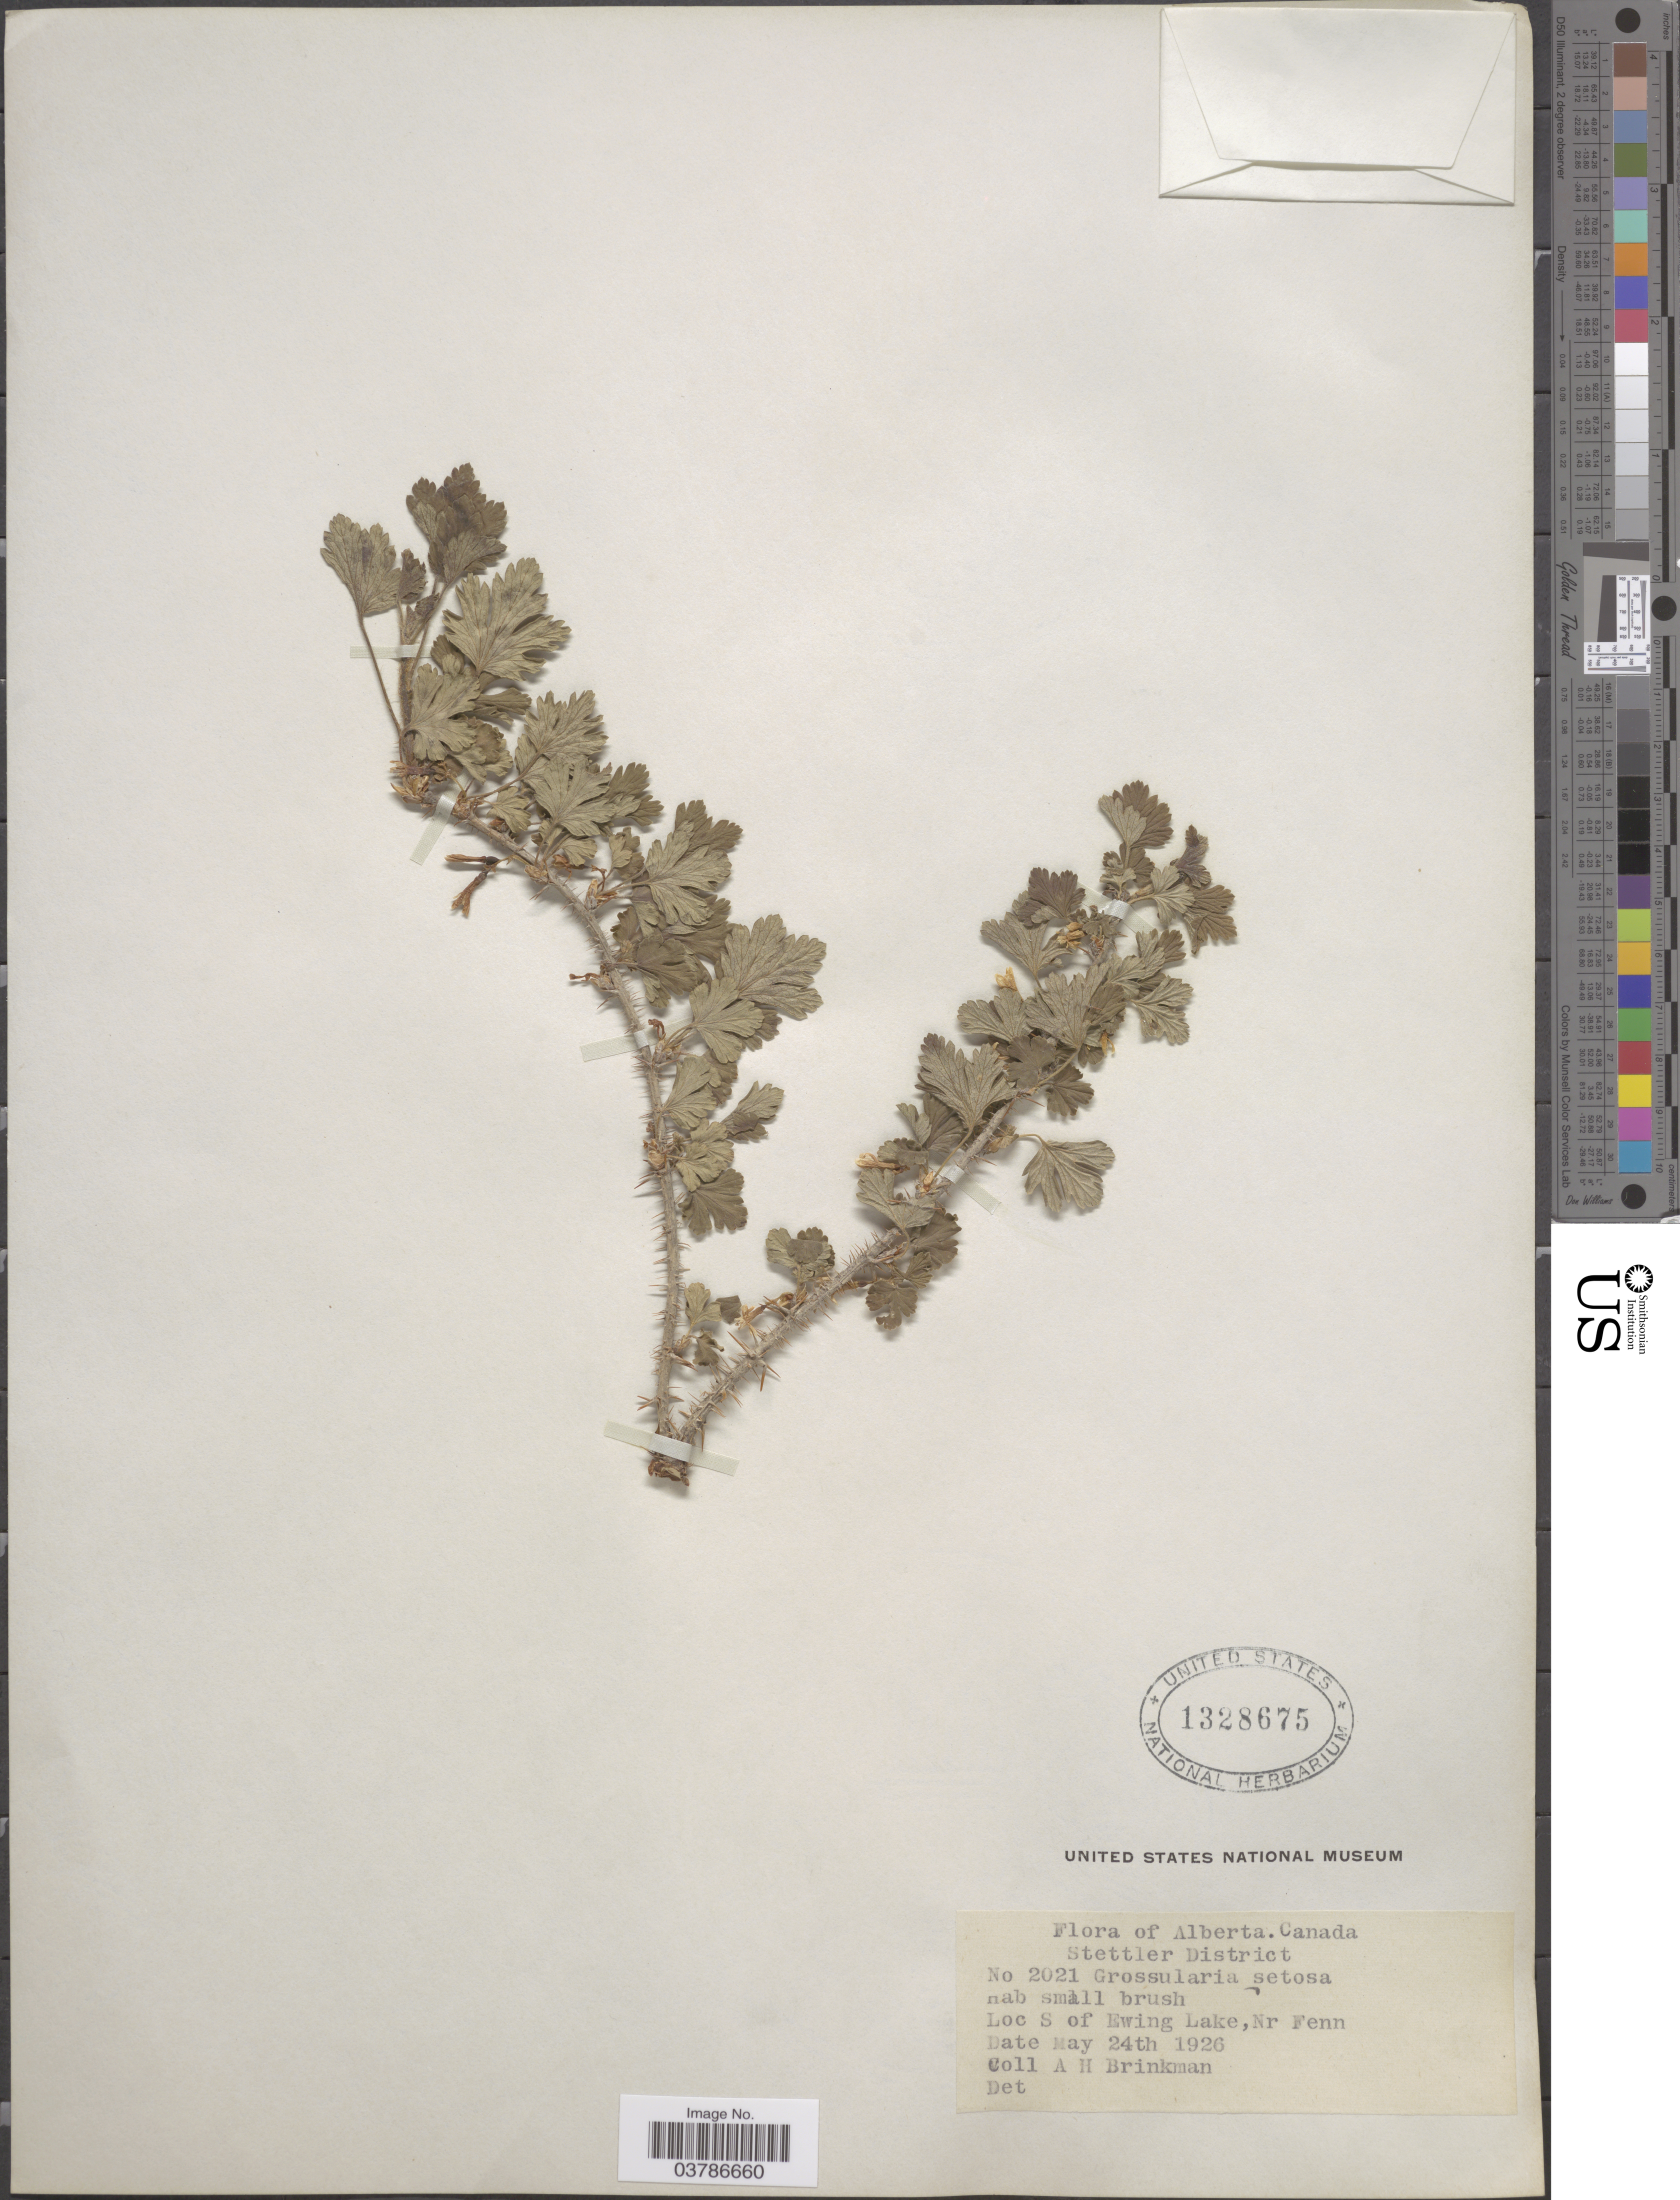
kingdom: Plantae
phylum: Tracheophyta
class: Magnoliopsida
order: Saxifragales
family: Grossulariaceae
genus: Ribes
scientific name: Ribes oxyacanthoides var. setosum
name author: (Lindl.) Dorn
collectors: A. Brinkman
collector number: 2021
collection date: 1926-05-24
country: Canada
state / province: Alberta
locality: Stettler District. S of Ewing Lake, Nr Fenn.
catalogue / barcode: US 1328675